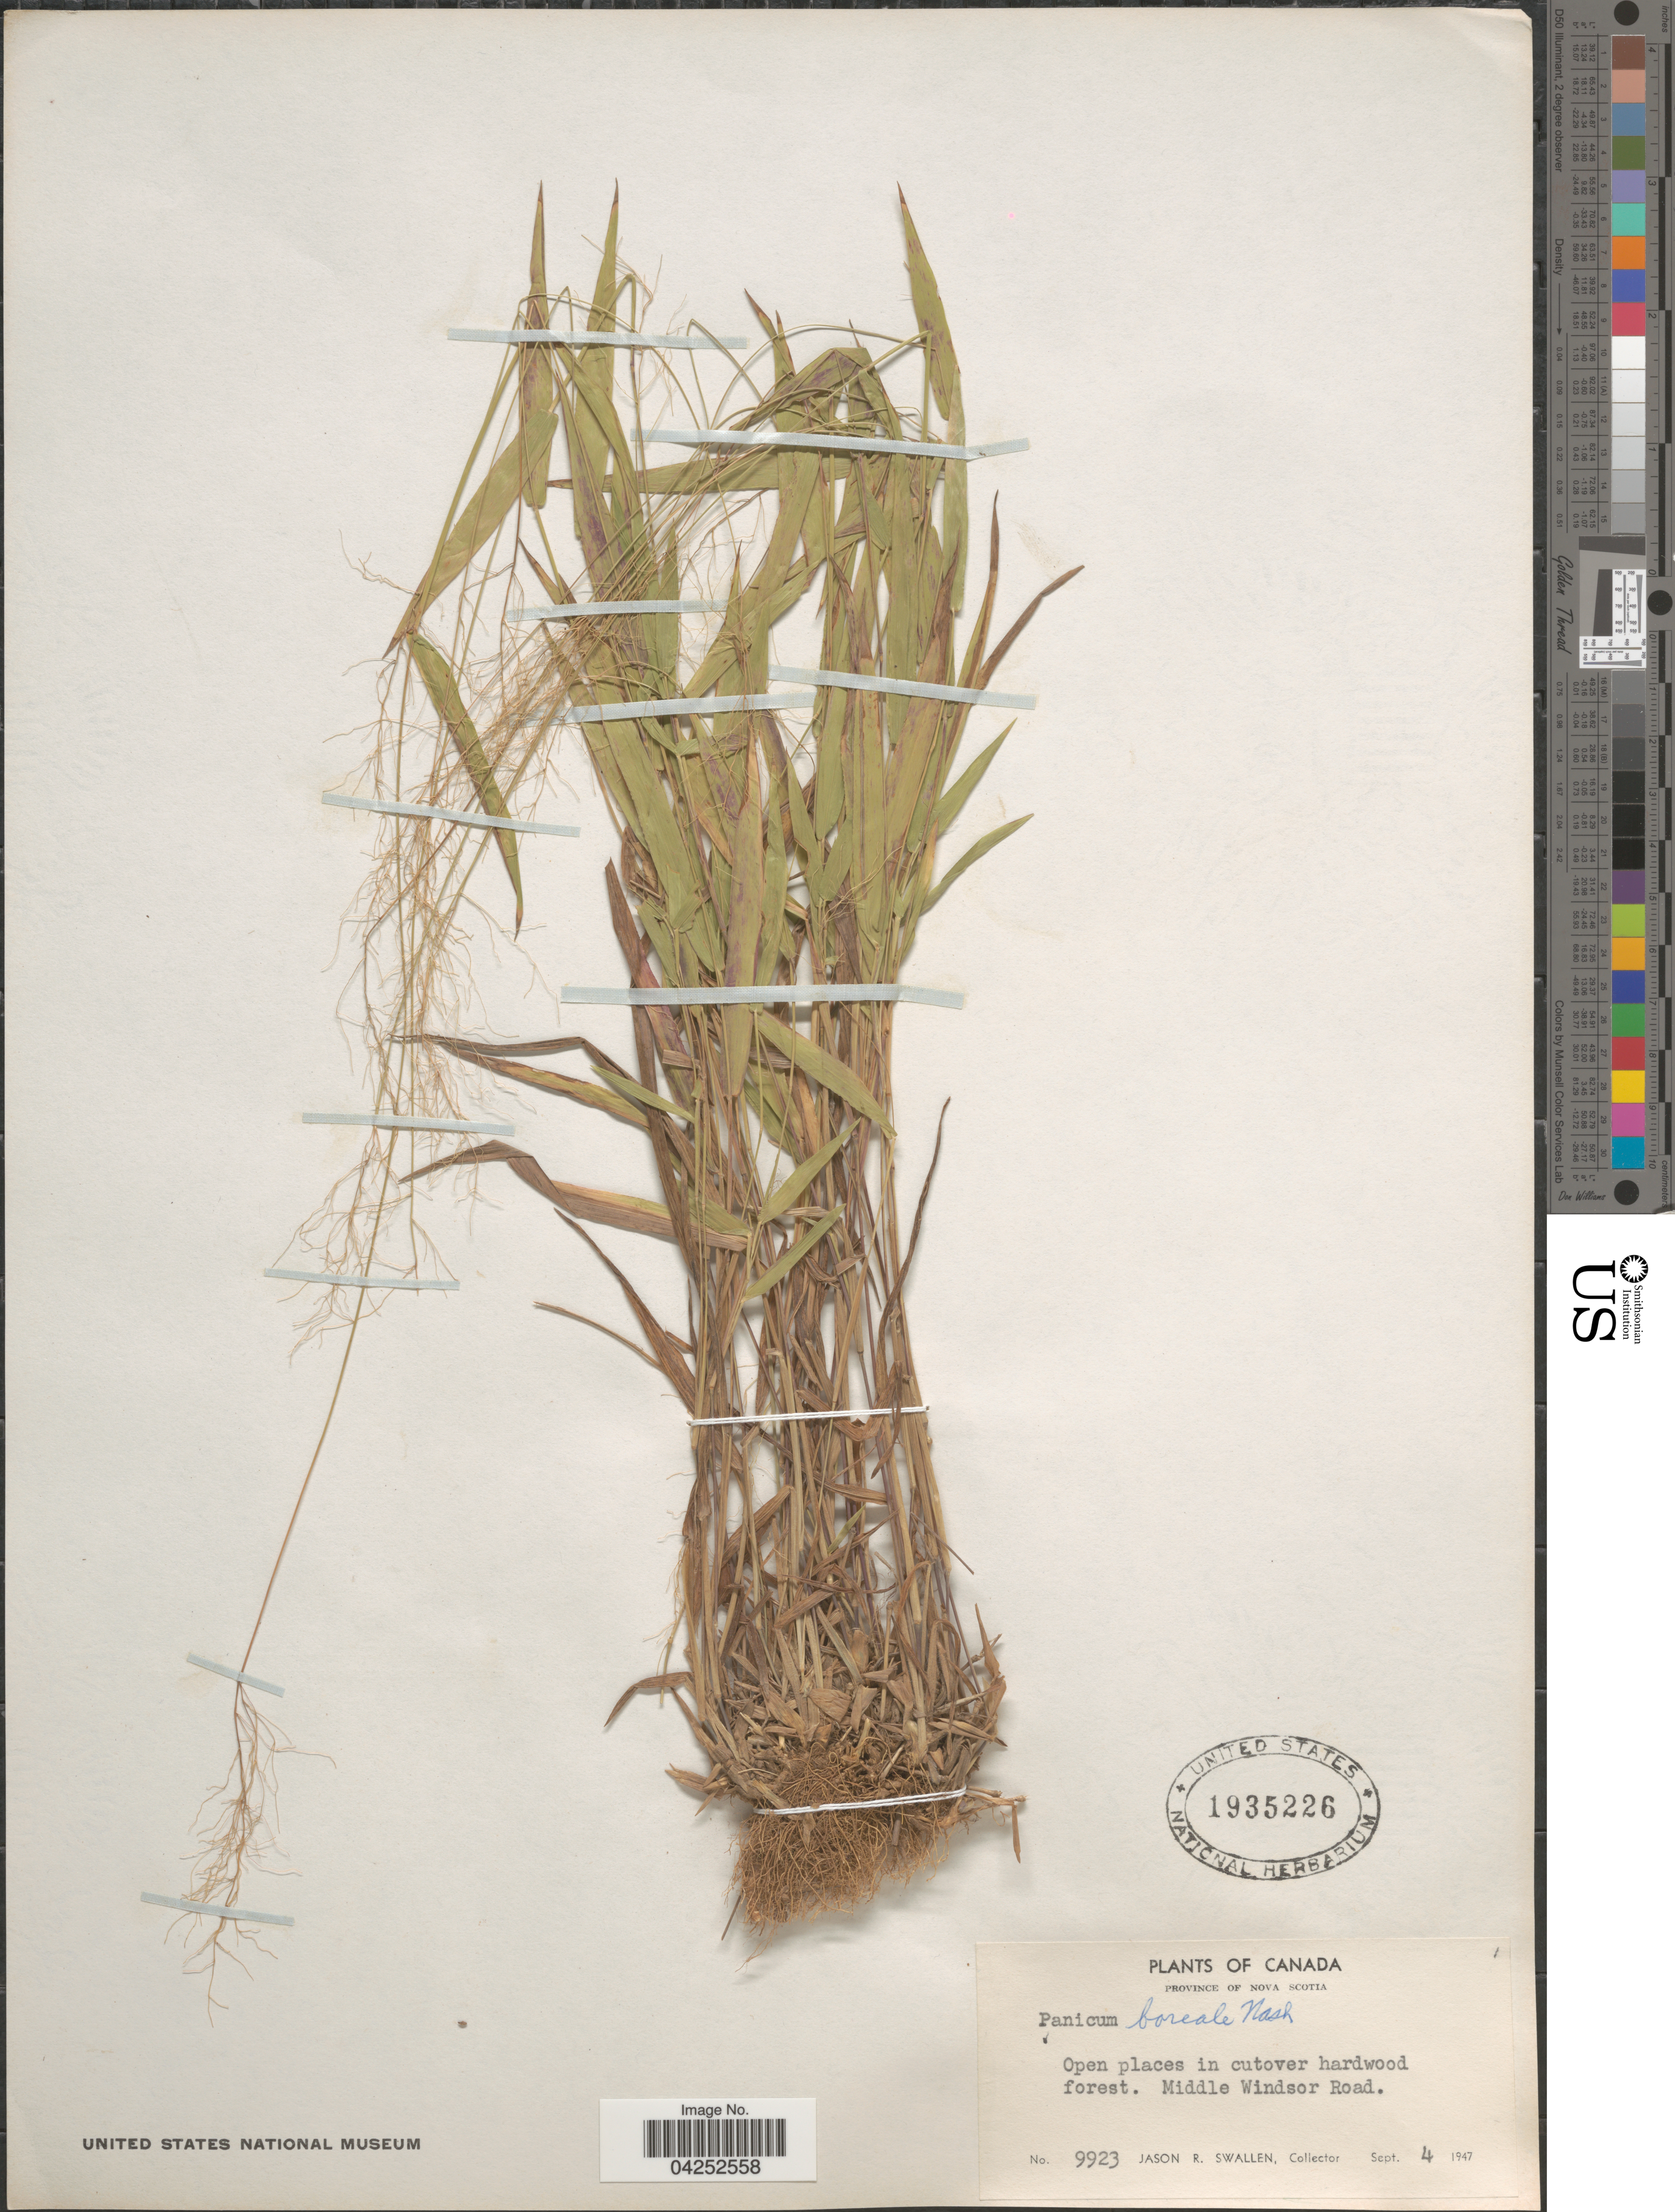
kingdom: Plantae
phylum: Tracheophyta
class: Liliopsida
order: Poales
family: Poaceae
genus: Dichanthelium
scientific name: Dichanthelium boreale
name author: (Nash) Freckmann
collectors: J. R. Swallen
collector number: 9923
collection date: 1947-09-04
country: Canada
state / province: Nova Scotia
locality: Middle Windsor Road.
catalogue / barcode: US 1935226